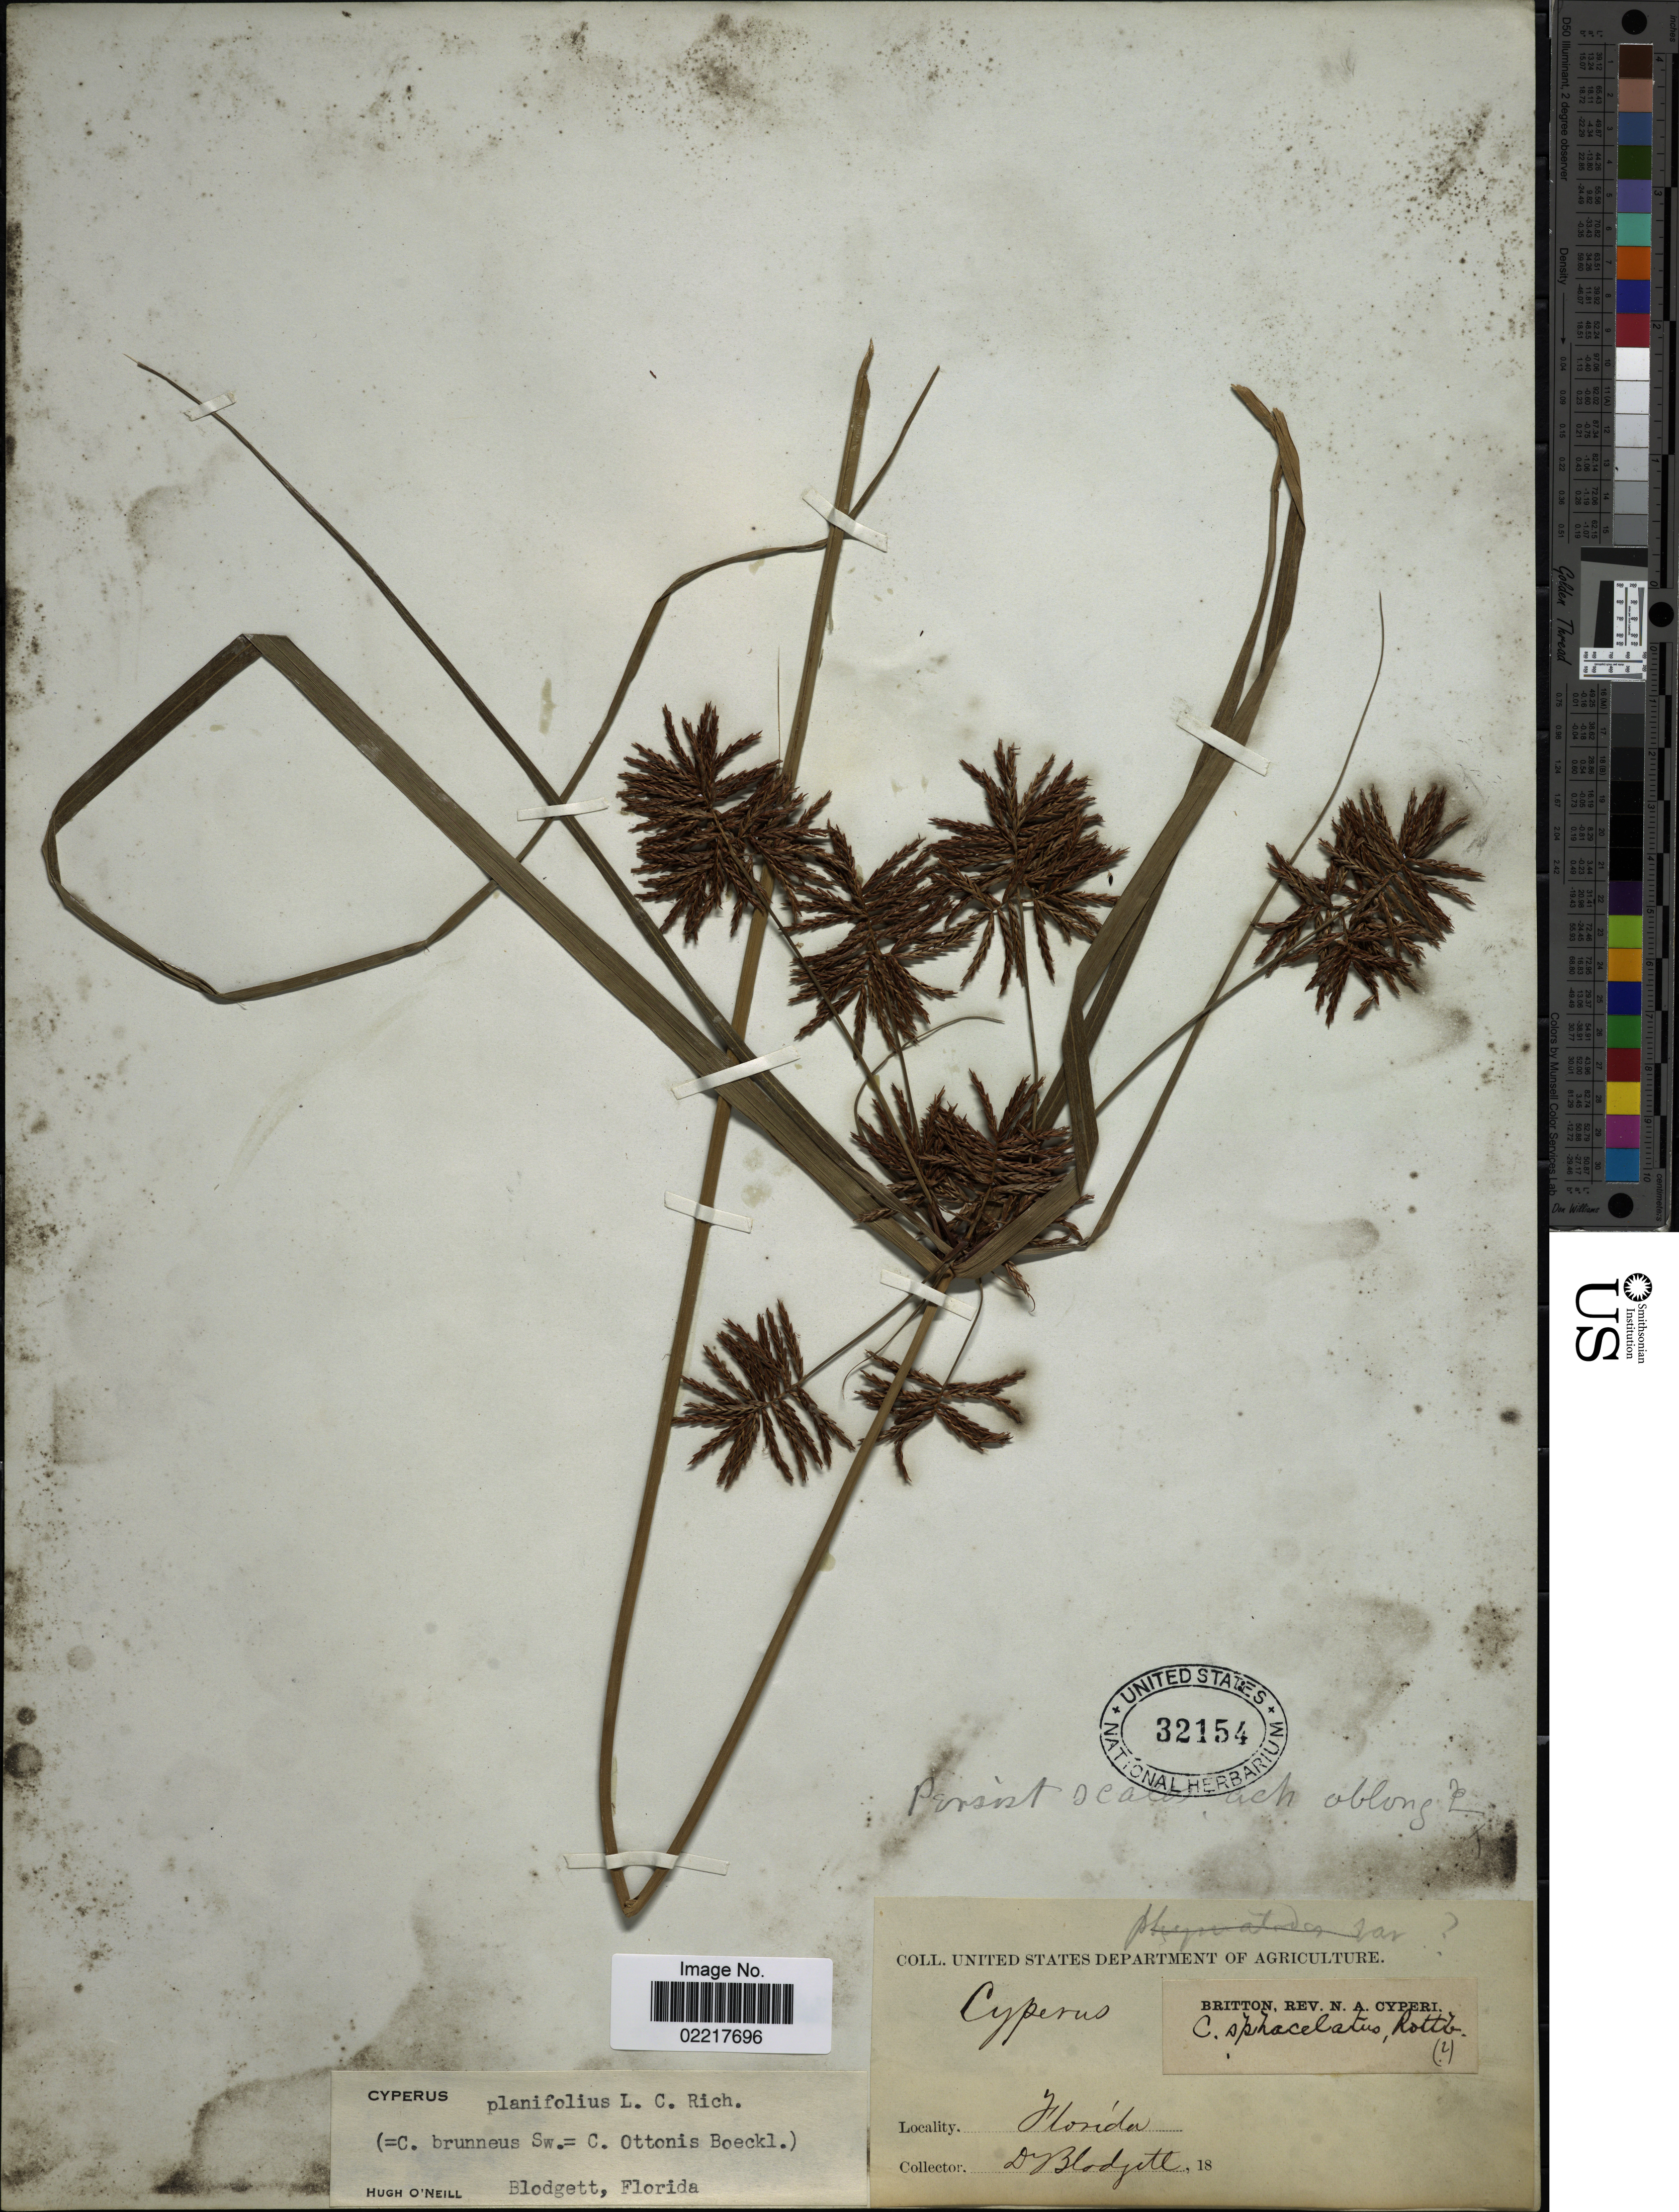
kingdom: Plantae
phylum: Tracheophyta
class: Liliopsida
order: Poales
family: Cyperaceae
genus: Cyperus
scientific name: Cyperus planifolius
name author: Rich.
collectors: -. Blodgett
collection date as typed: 18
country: United States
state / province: Florida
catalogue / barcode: US 32154